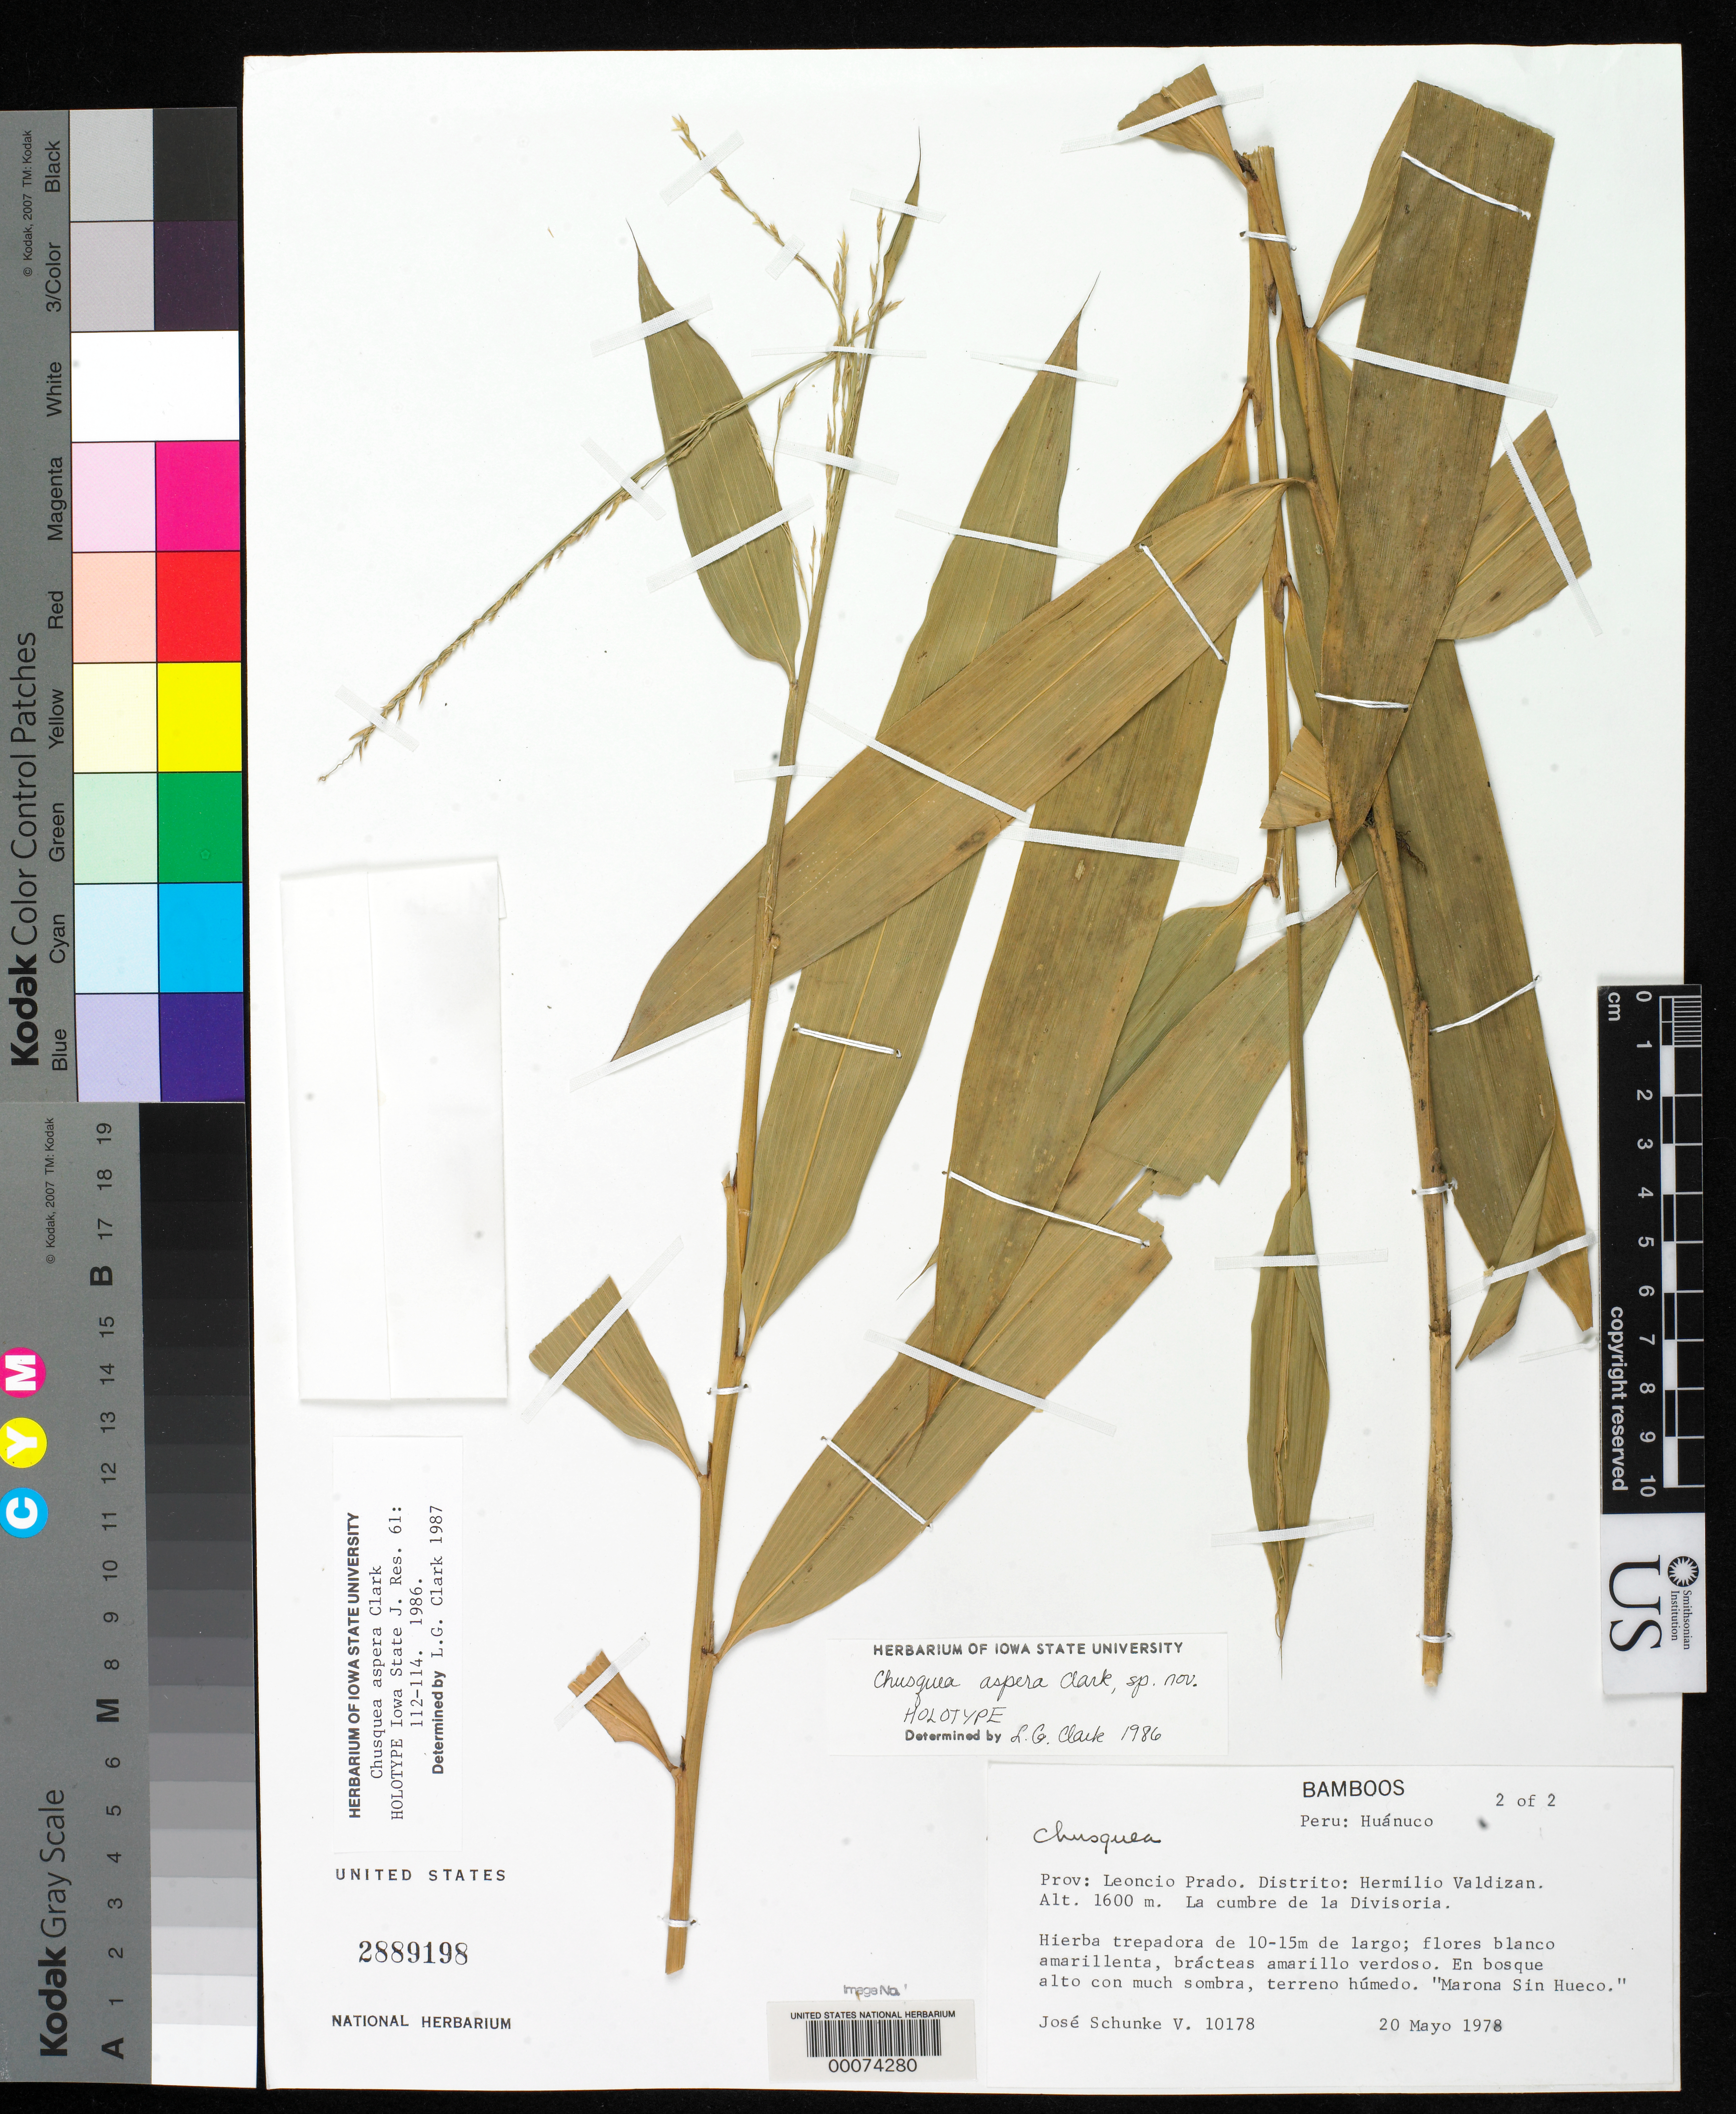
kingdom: Plantae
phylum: Tracheophyta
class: Liliopsida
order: Poales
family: Poaceae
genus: Chusquea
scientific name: Chusquea aspera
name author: L.G. Clark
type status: Holotype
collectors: J. Schunke Vigo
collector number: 10178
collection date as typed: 20 May 1978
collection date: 1978-05-20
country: Peru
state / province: Huánuco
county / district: Leoncio Prado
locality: Hermilio Valdizán District, summit of Divisoria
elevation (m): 1600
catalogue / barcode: US 2889198